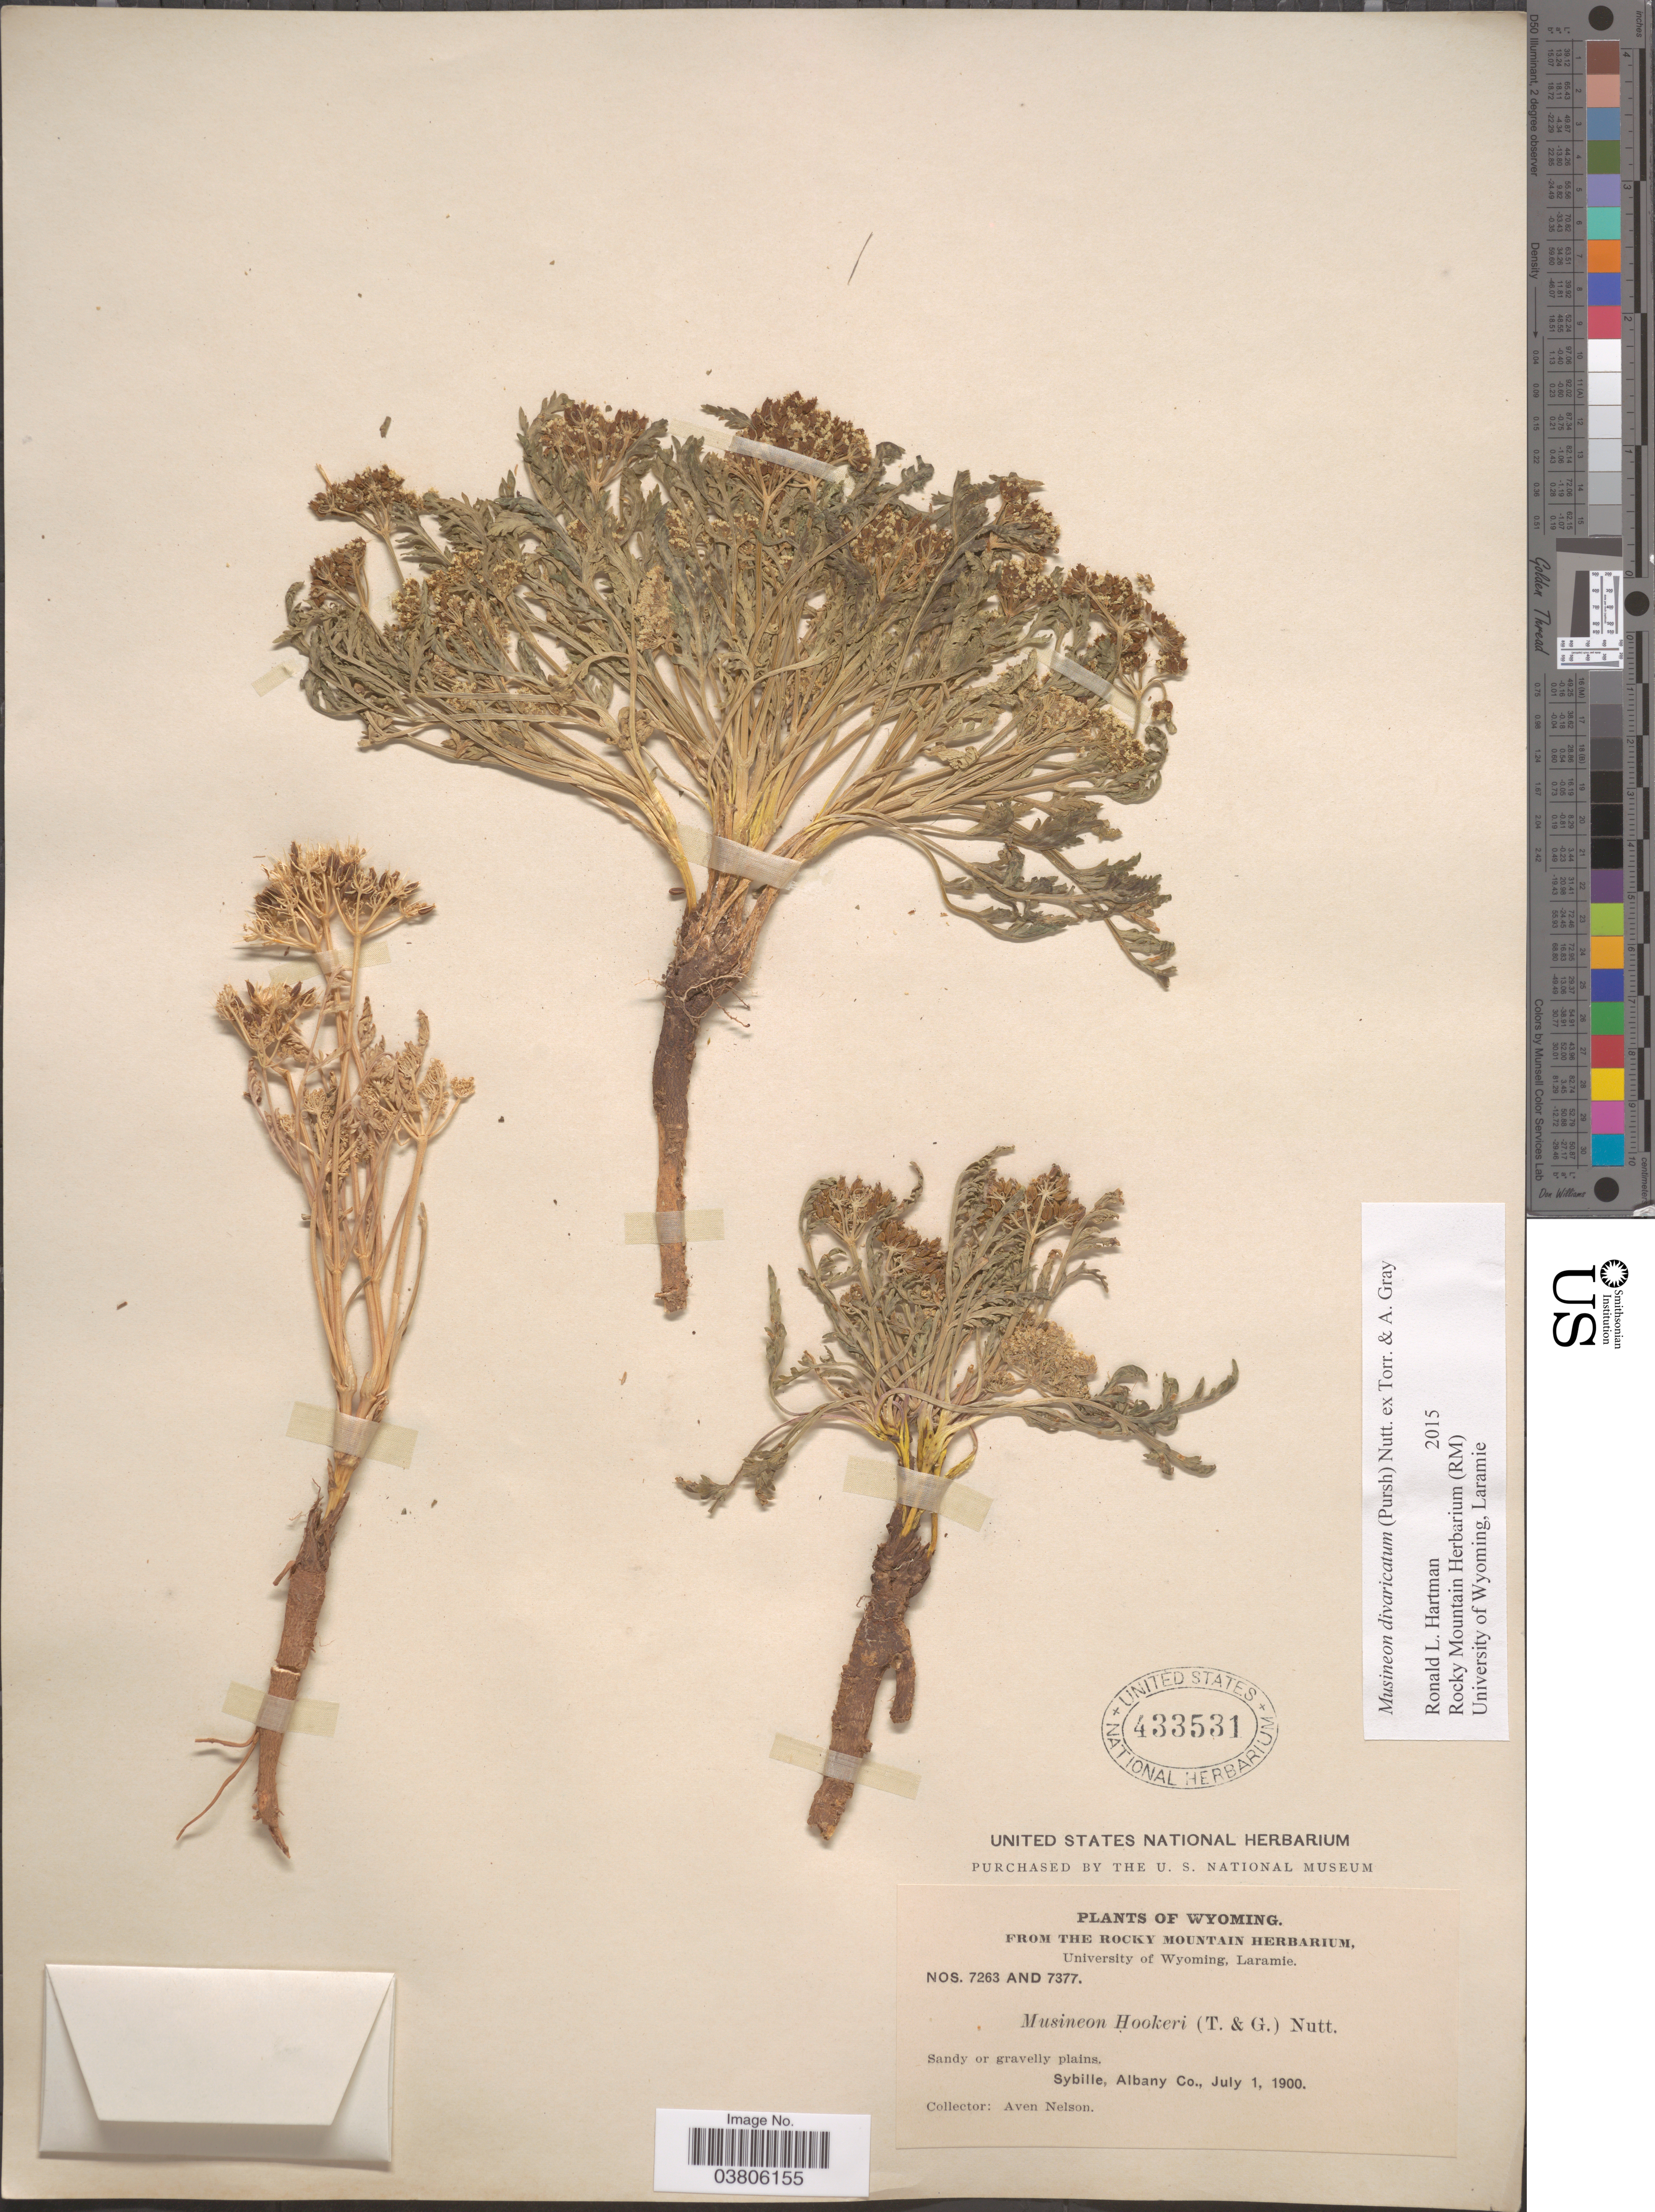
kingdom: Plantae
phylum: Tracheophyta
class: Magnoliopsida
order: Apiales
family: Apiaceae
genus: Musineon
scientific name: Musineon divaricatum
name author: (Pursh) Nutt.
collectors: A. Nelson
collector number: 7263/7377?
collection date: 1900-07-01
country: United States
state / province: Wyoming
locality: Sybille, Albany Co.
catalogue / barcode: US 433531